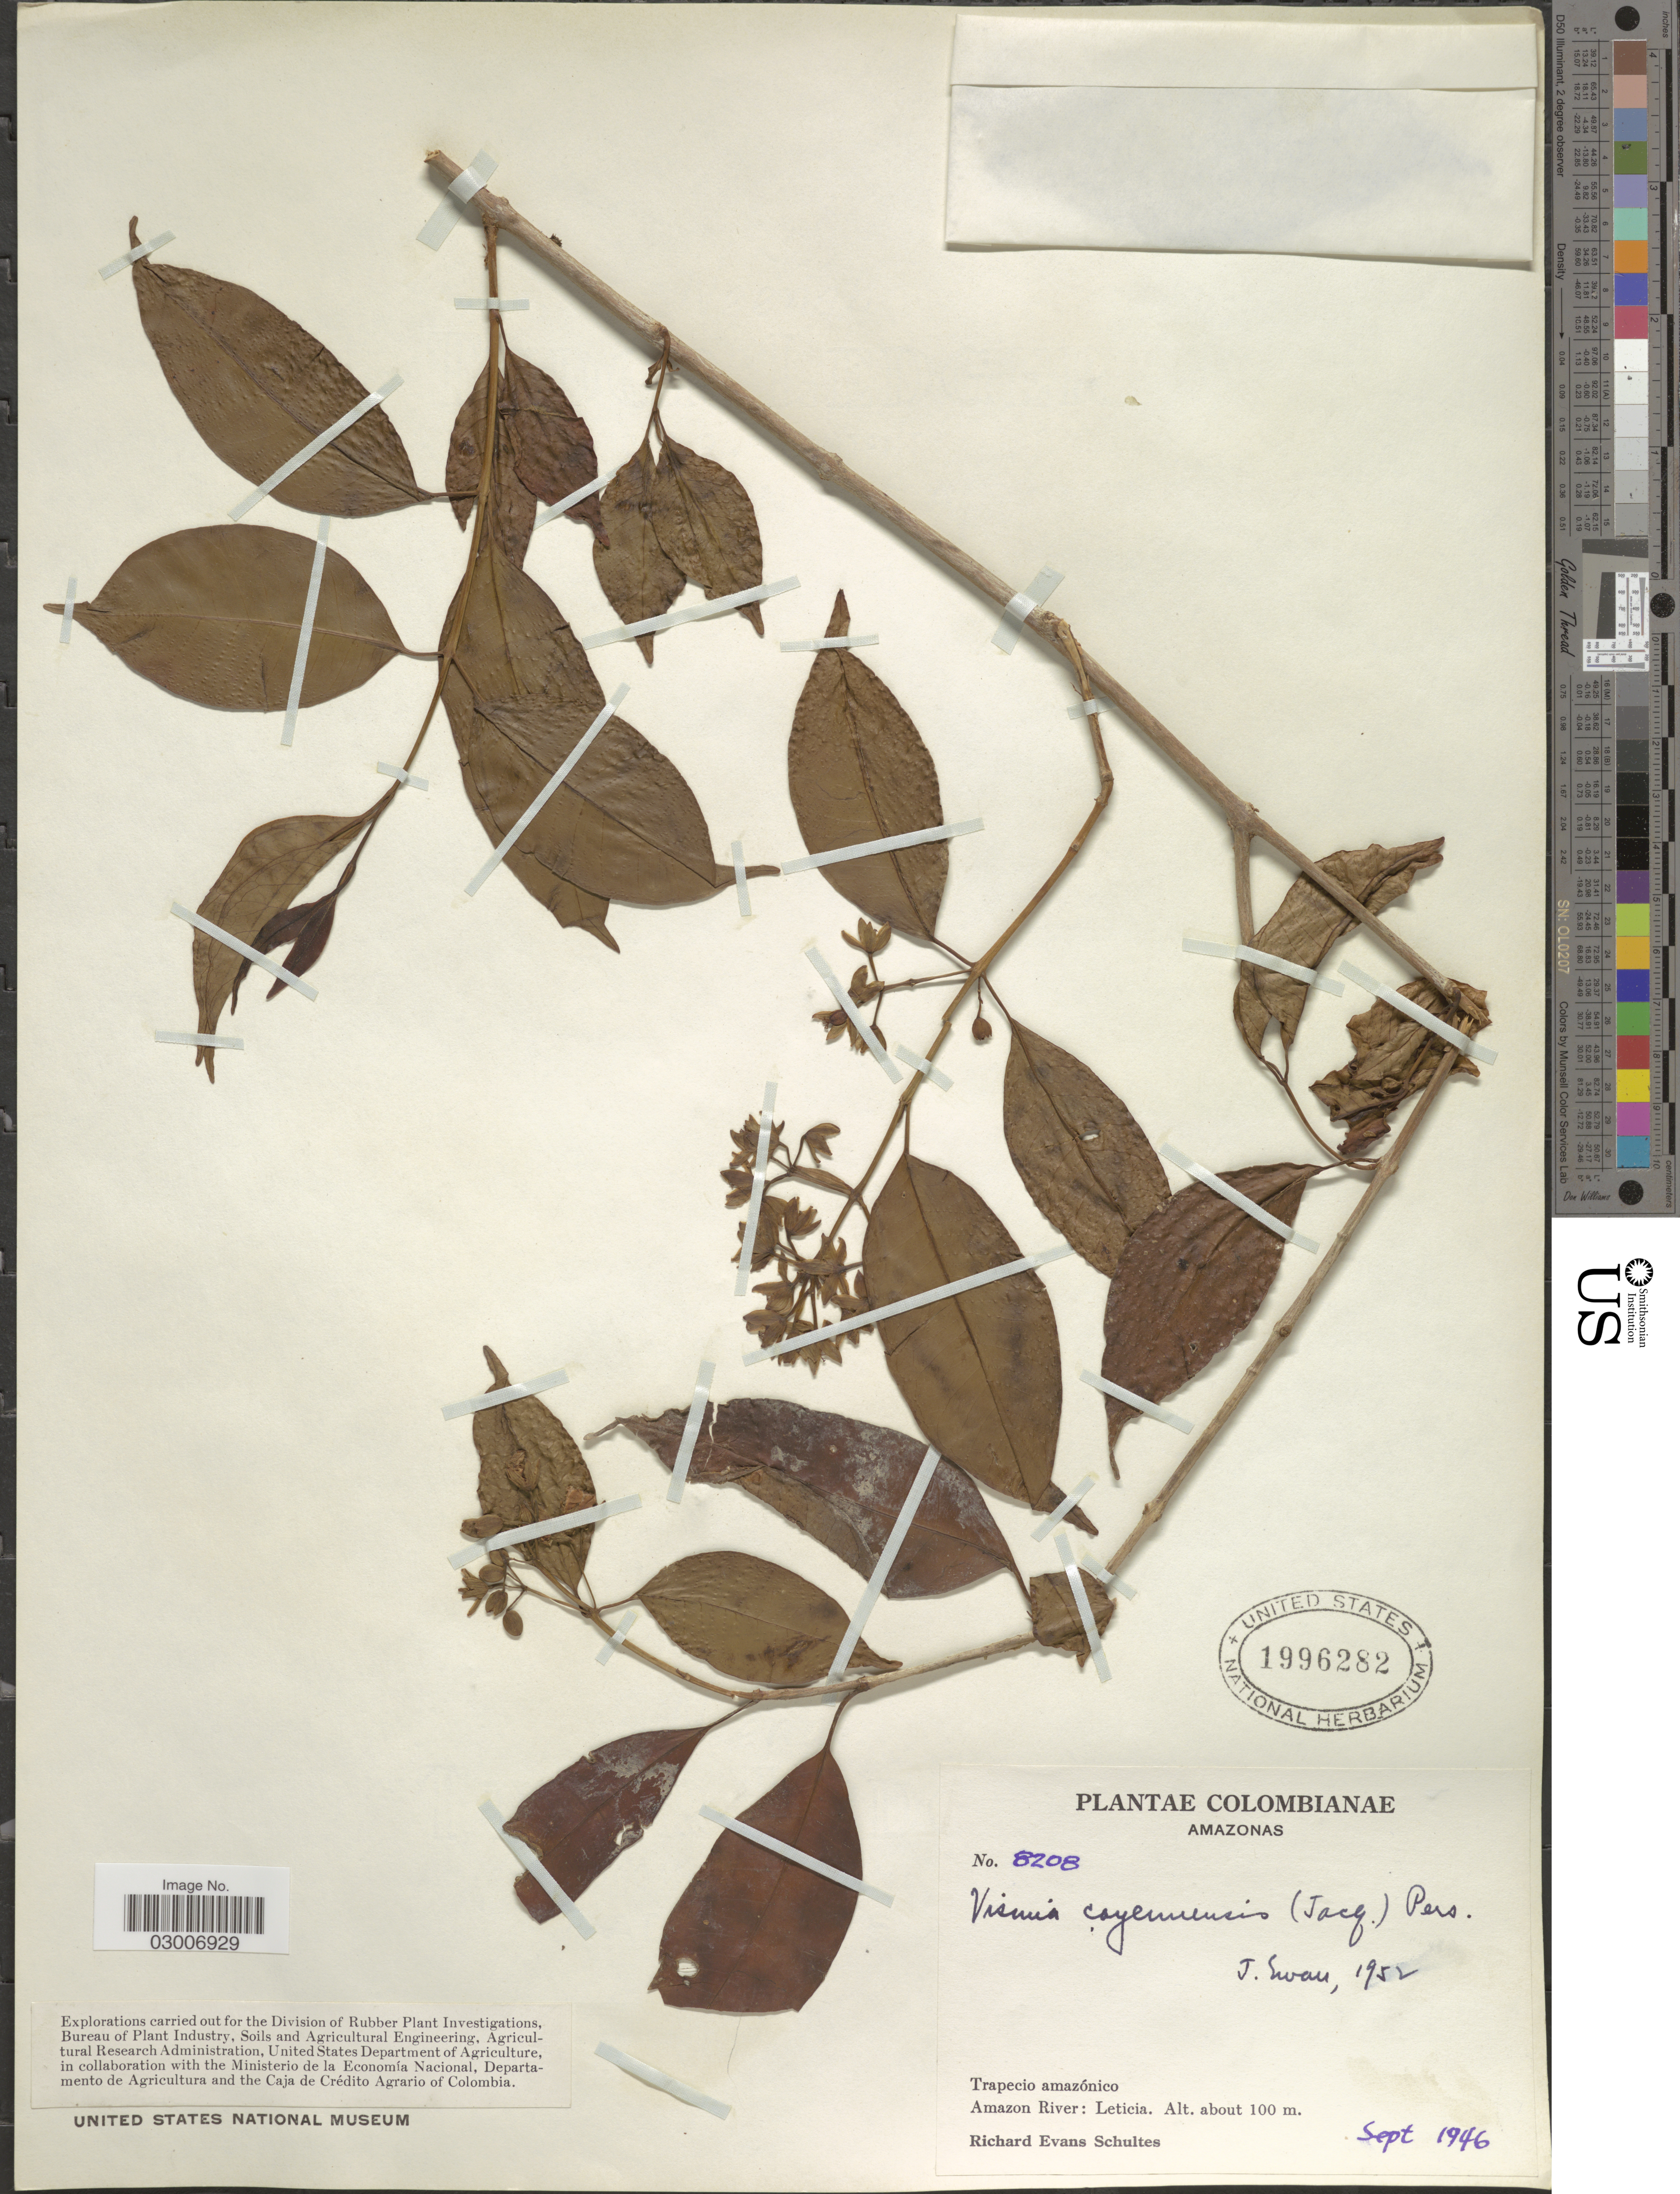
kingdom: Plantae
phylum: Tracheophyta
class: Magnoliopsida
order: Malpighiales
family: Hypericaceae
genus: Vismia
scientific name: Vismia plicatifolia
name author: Hochr.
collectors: R. E. Schultes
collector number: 8208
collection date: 1946-09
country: Colombia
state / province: Amazônas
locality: Trapecio amazónico. Amazon River: Leticia.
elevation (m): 100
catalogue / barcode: US 1996282